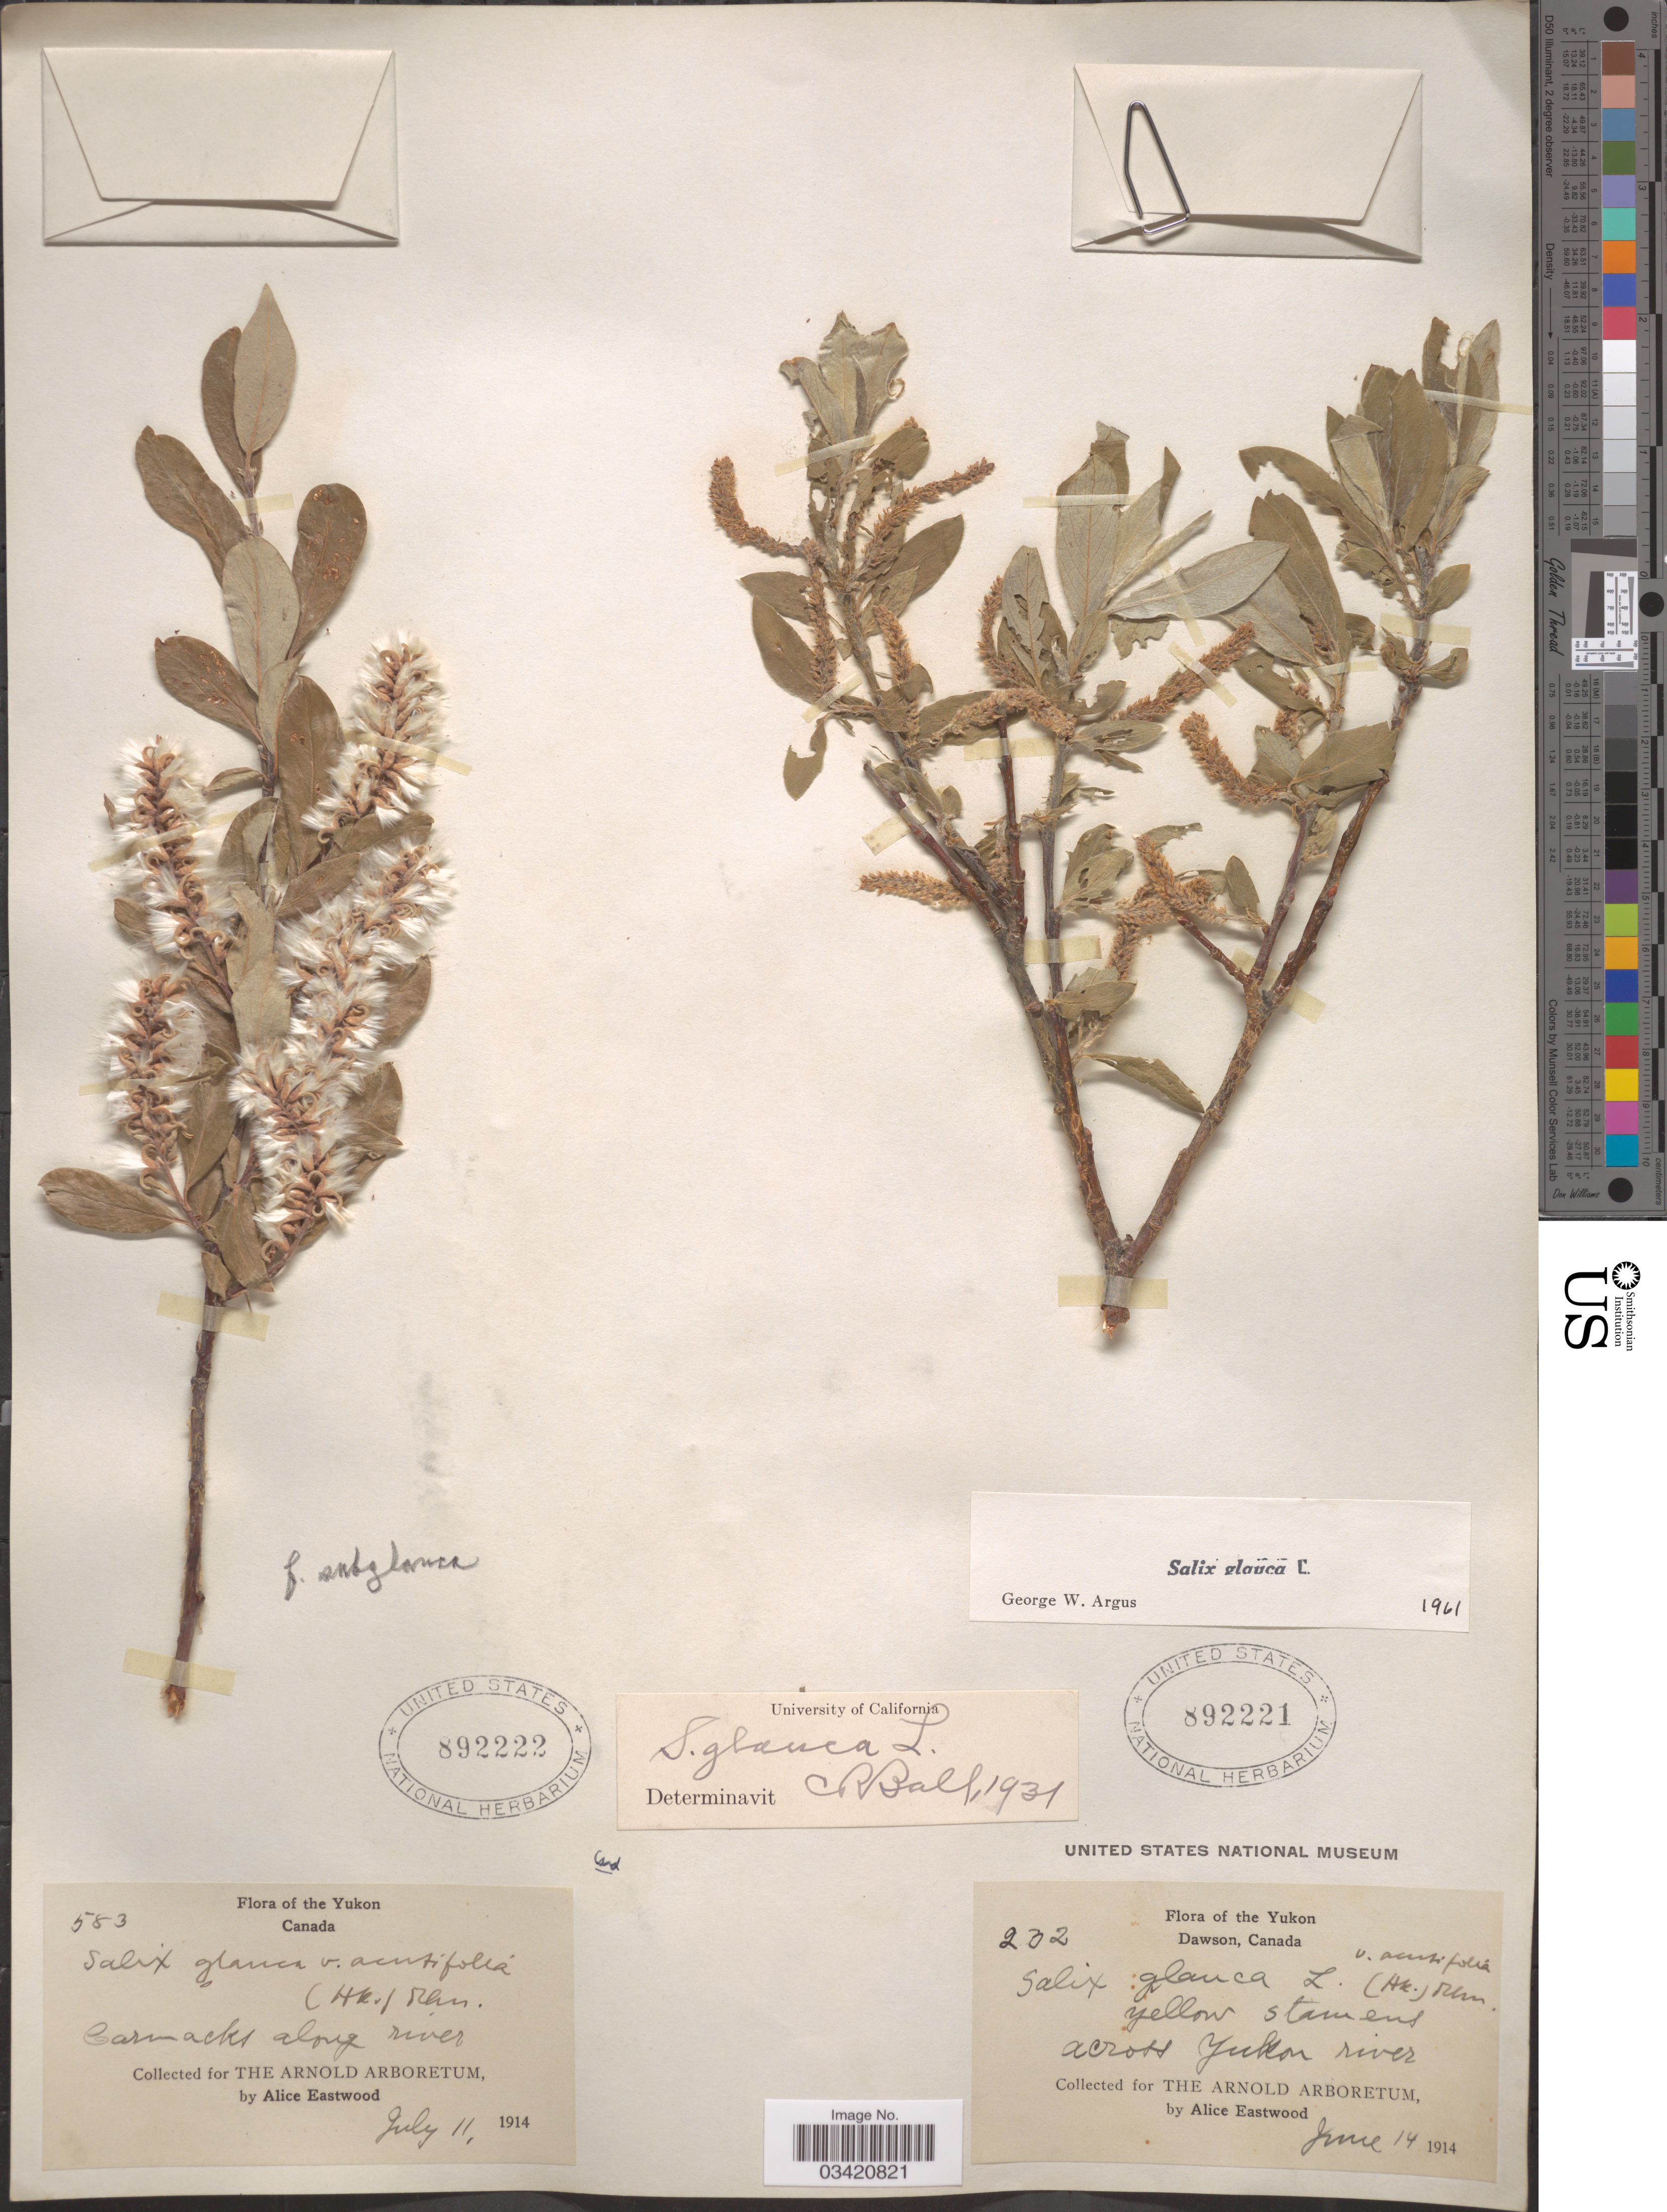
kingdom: Plantae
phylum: Tracheophyta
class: Magnoliopsida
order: Malpighiales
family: Salicaceae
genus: Salix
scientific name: Salix glauca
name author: L.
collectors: A. Eastwood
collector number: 583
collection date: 1914-07-11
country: Canada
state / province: Yukon Territory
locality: Yukon. Carmacks along river.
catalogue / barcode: US 892222